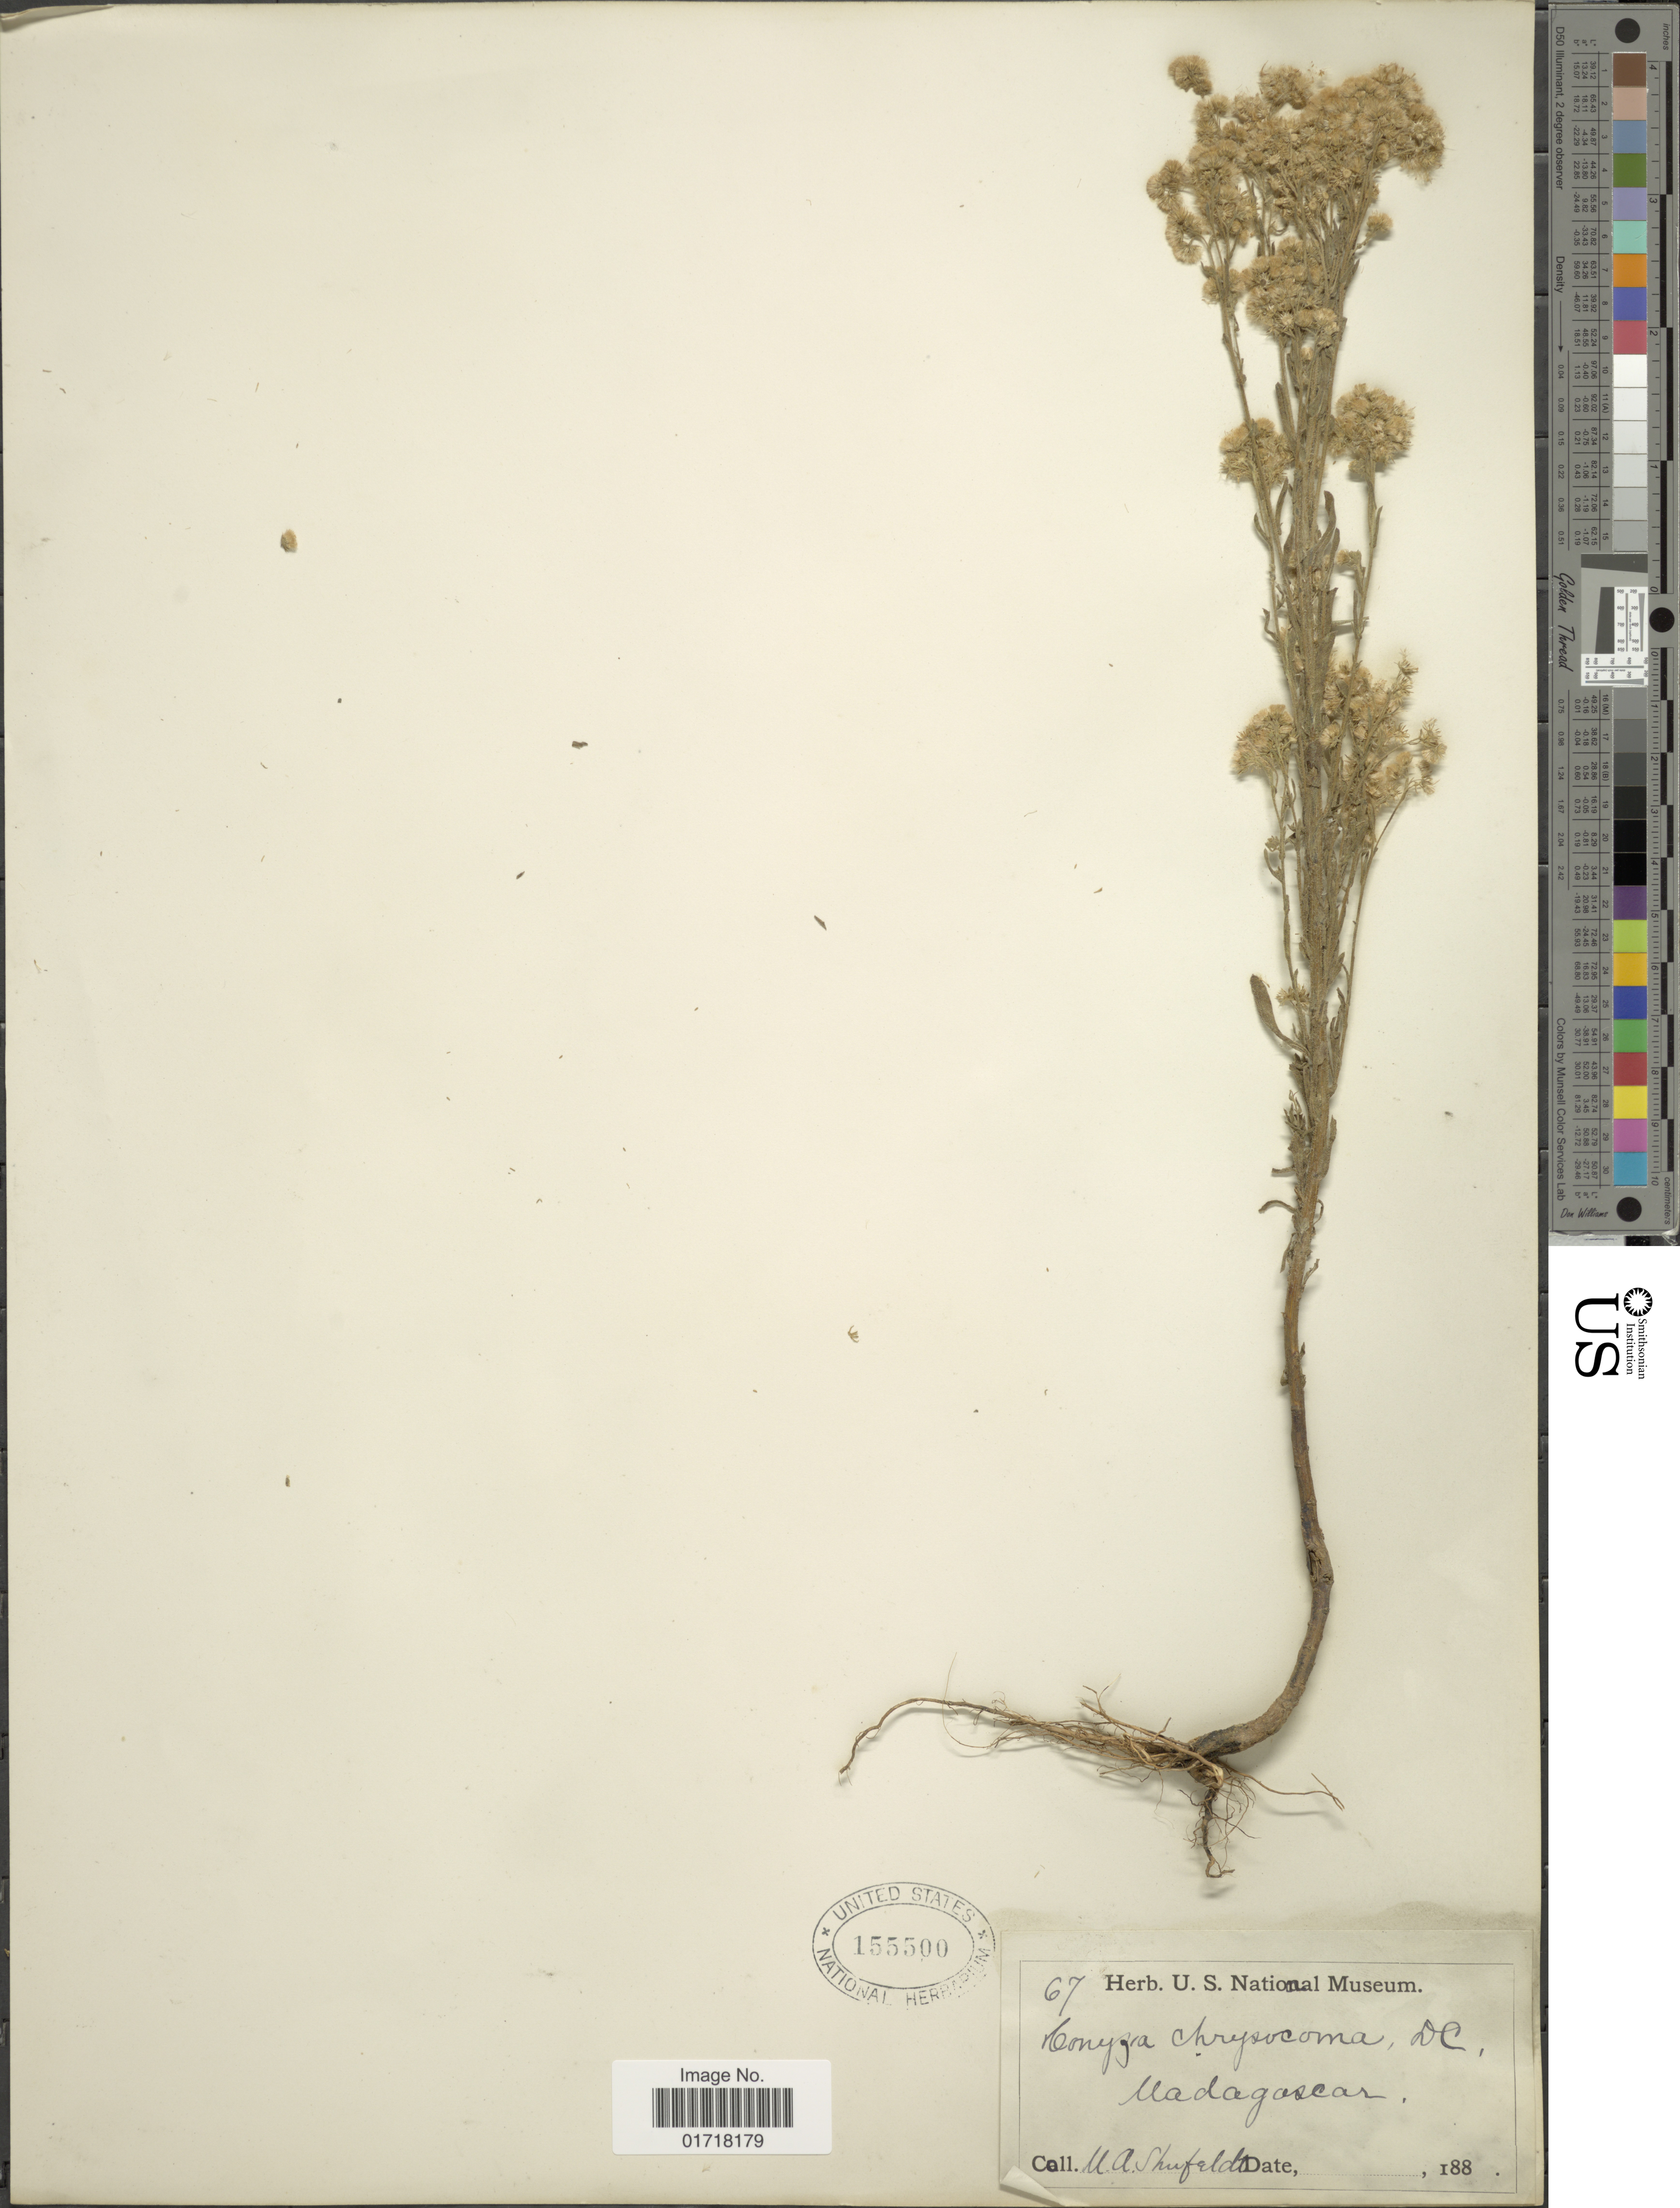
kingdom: Plantae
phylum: Tracheophyta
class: Magnoliopsida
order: Asterales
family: Asteraceae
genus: Conyza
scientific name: Conyza chrysocoma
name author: (DC.) Vatke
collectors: M. Shufeldt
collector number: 67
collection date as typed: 188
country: Madagascar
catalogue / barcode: US 155500